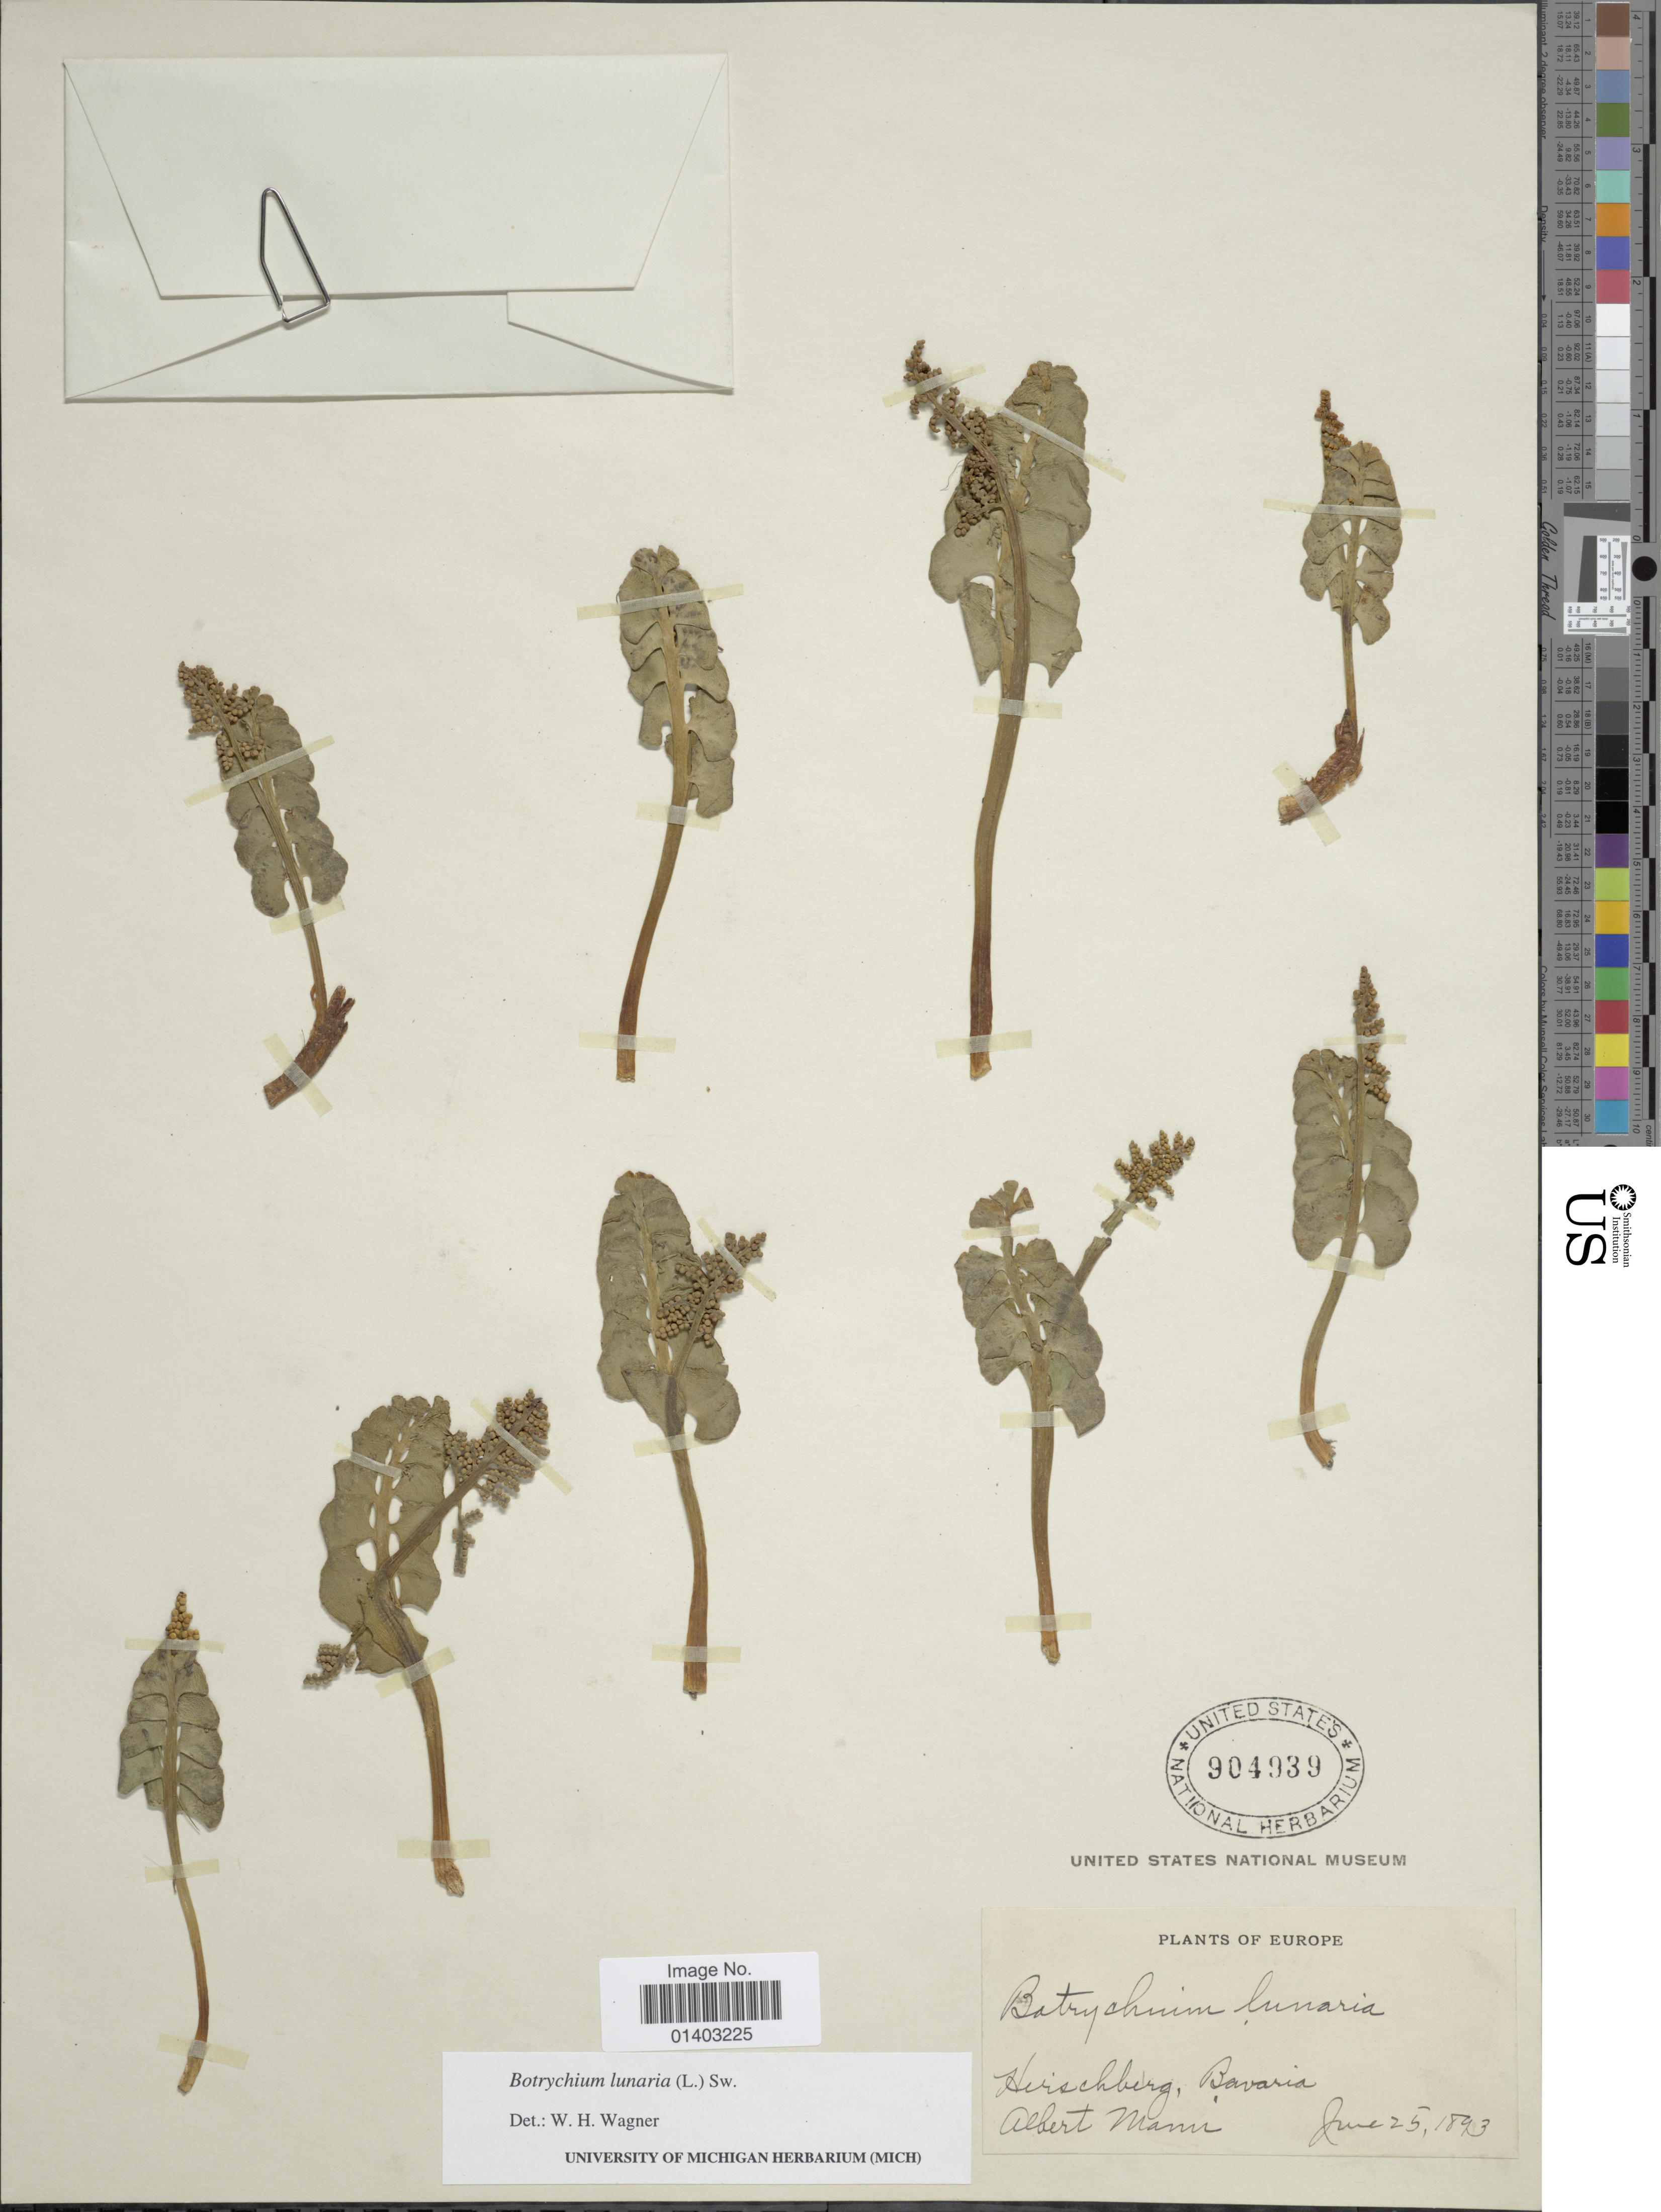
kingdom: Plantae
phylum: Tracheophyta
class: Polypodiopsida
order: Ophioglossales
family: Ophioglossaceae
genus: Botrychium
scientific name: Botrychium lunaria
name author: (L.) Sw.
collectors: A. Mann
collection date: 1893-06-25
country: Germany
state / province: Bayern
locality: Europe, Hirschberg, Bavaria [interpreted]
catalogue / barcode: US 904939